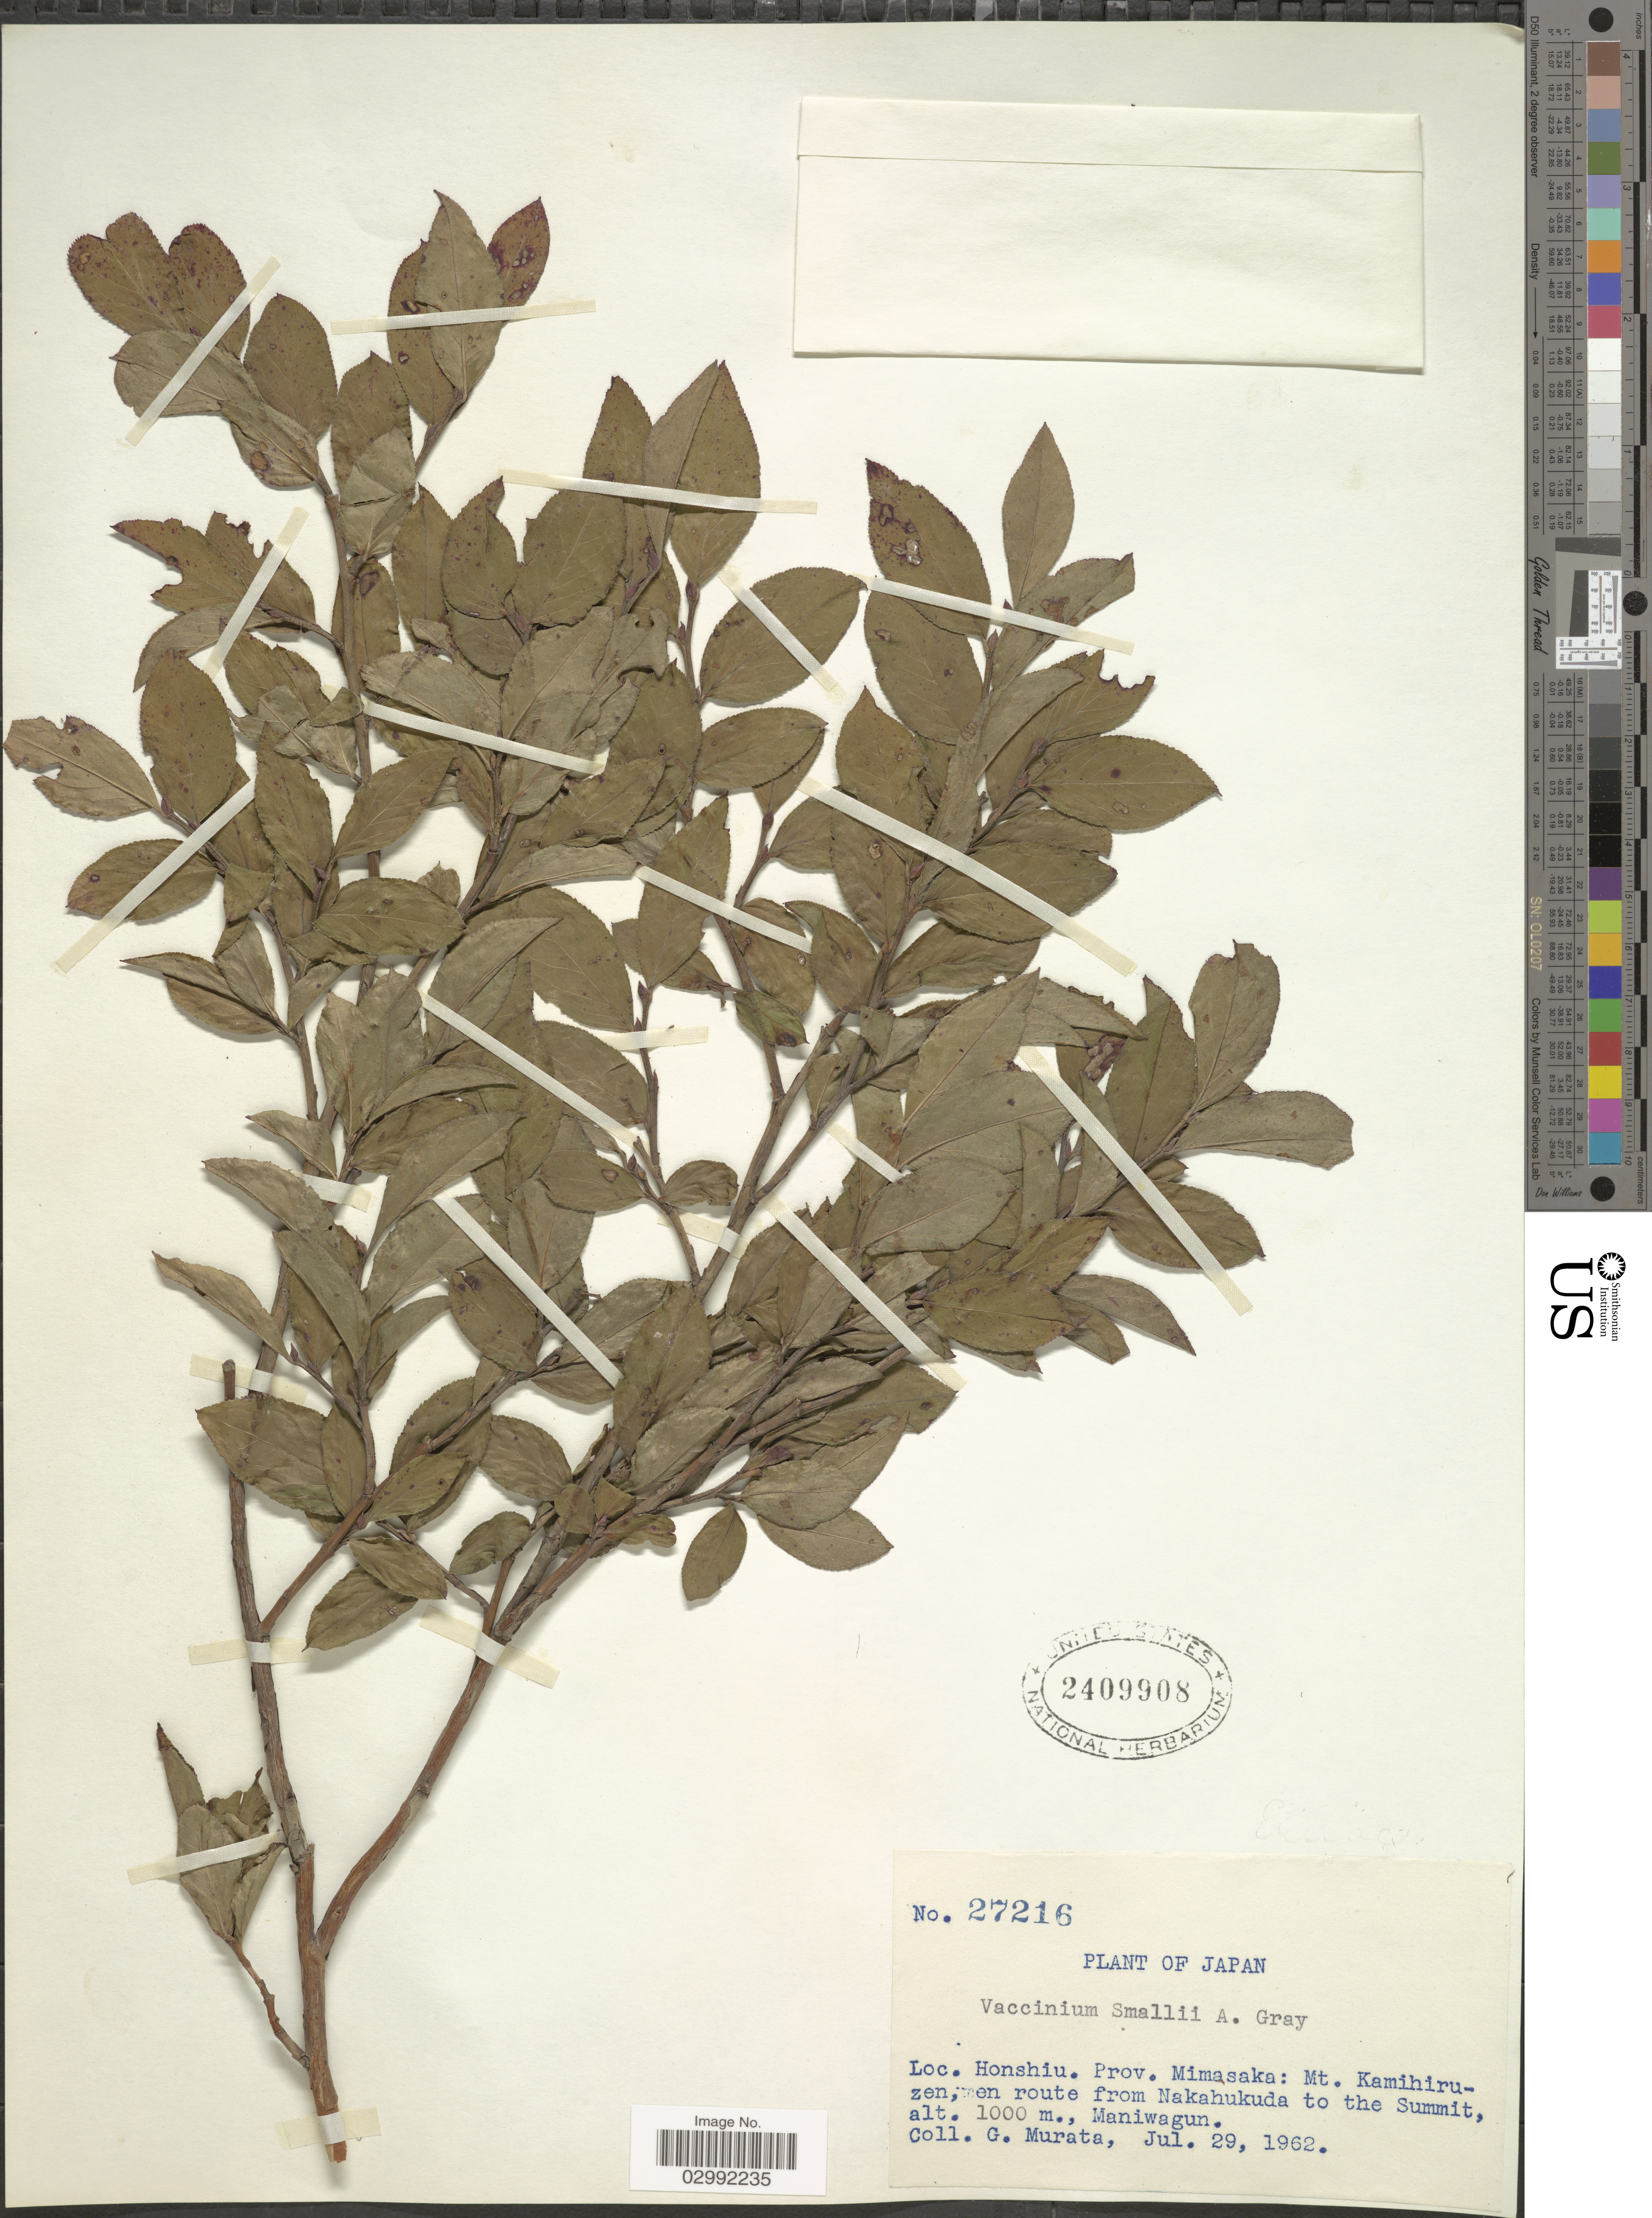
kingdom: Plantae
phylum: Tracheophyta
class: Magnoliopsida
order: Ericales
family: Ericaceae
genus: Vaccinium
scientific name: Vaccinium smallii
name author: A. Gray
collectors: G. Murata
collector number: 27216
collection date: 1962-07-29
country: Japan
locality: Honshiu. Prov. Mimasaka: Mt. Kamihiruzen, en route from Nakahukuda to the Summit. Maniwagun.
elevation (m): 1000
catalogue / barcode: US 2409908